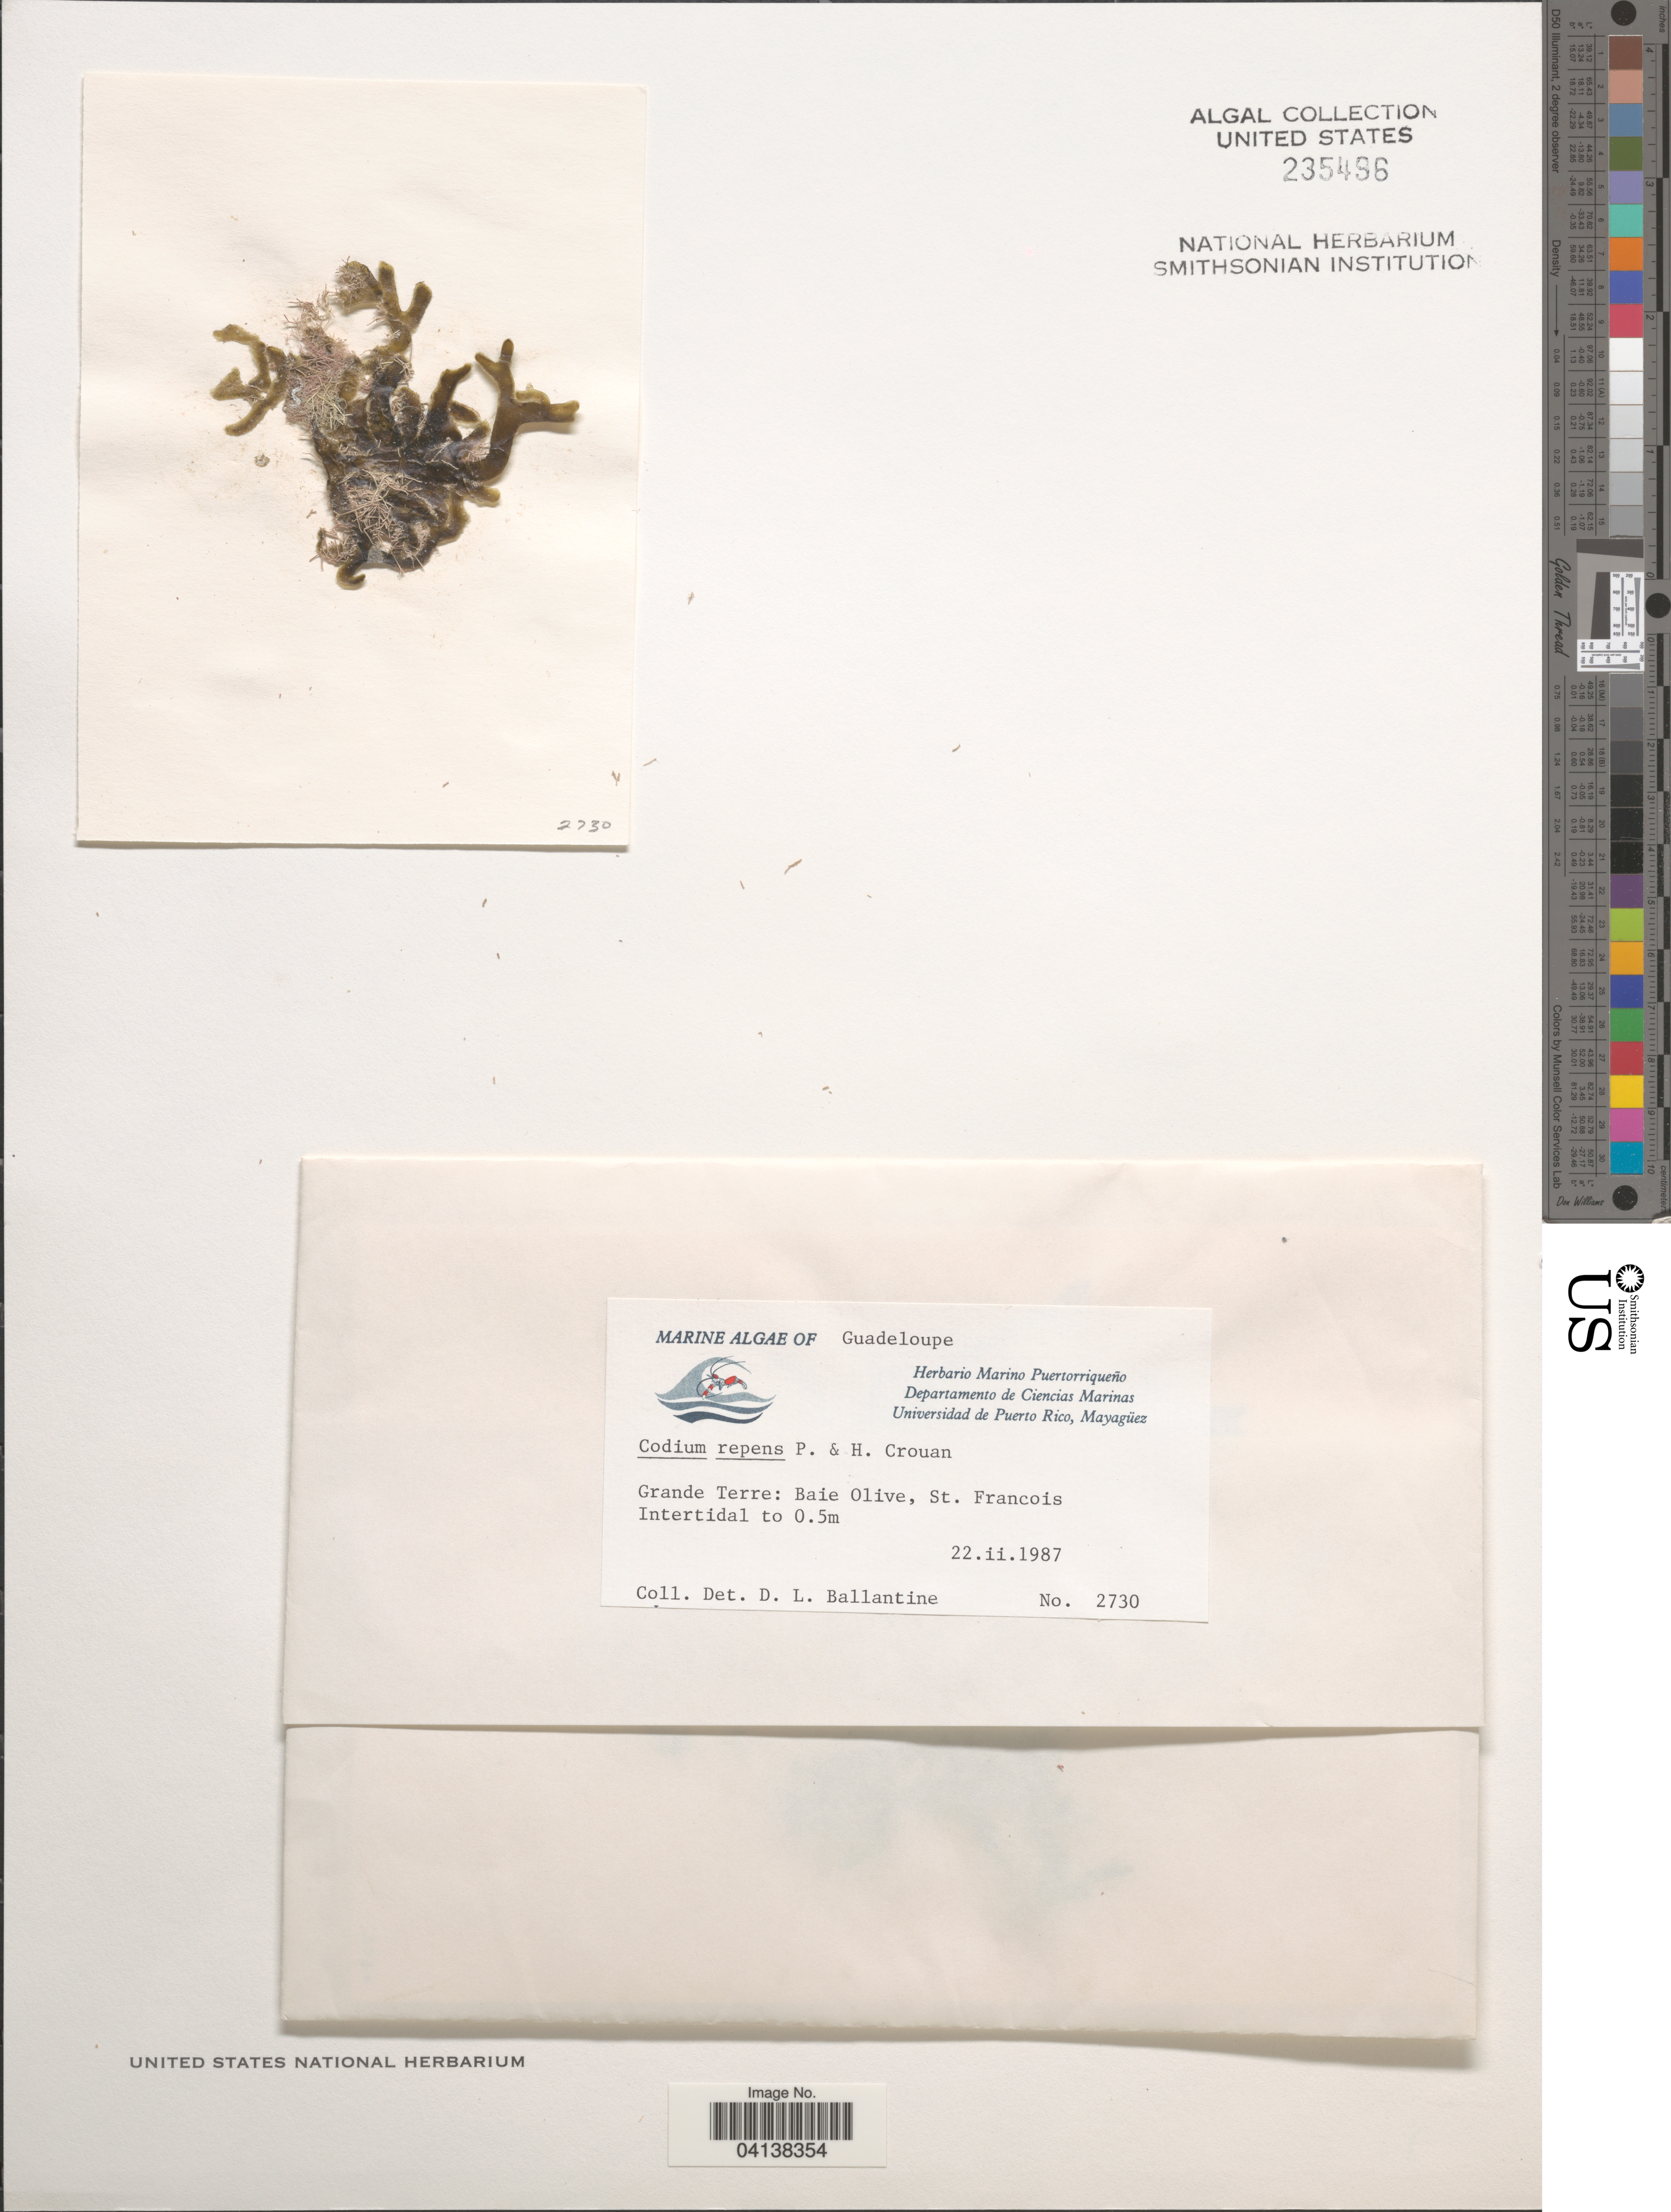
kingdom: Plantae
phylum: Chlorophyta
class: Ulvophyceae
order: Bryopsidales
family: Codiaceae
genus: Codium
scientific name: Codium repens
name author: P. Crouan & H. Crouan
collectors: D.L. Ballantine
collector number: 2730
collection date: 1987-02-22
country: Guadeloupe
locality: Grande Terre: Baie Olive, St. Francois.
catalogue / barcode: US 235496